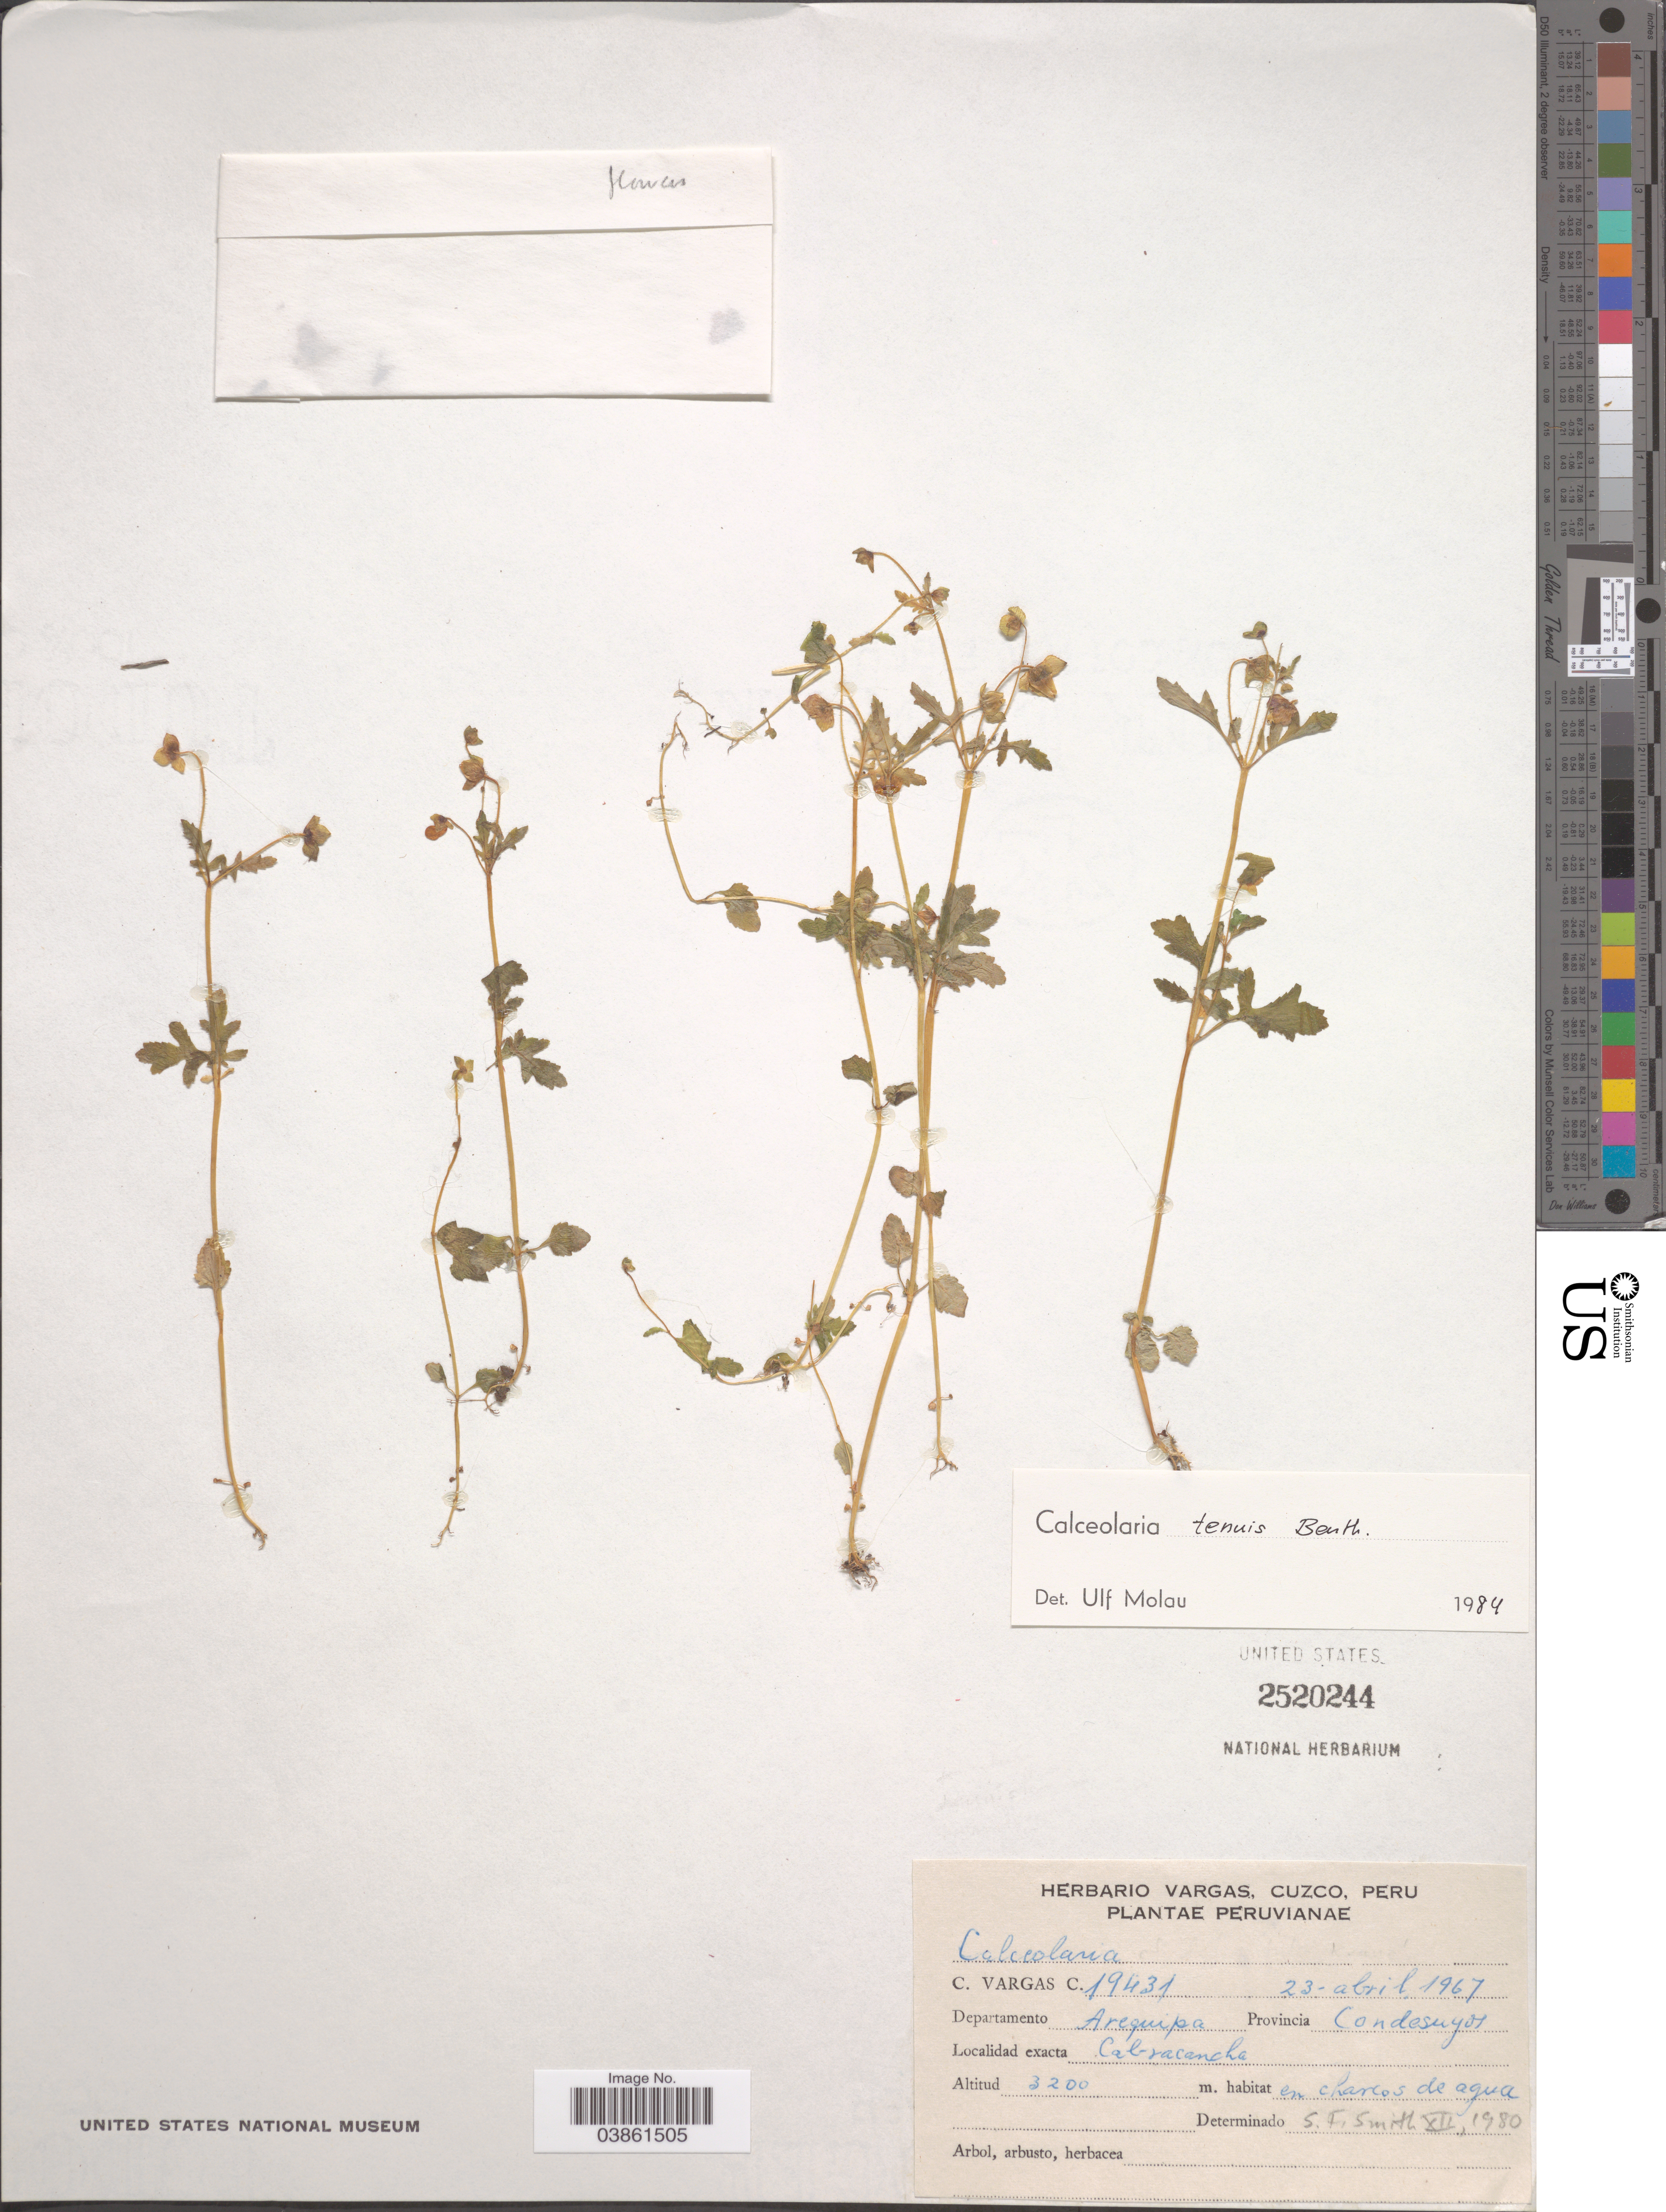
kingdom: Plantae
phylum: Tracheophyta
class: Magnoliopsida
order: Lamiales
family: Calceolariaceae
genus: Calceolaria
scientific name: Calceolaria tenuis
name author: Benth.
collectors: C. Vargas Calderón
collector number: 19431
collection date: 1967-04-23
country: Peru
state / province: Arequipa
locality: Departamento Arequipa. Provincia Condesuyos. Cabracancha.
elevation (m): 3200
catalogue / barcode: US 2520244